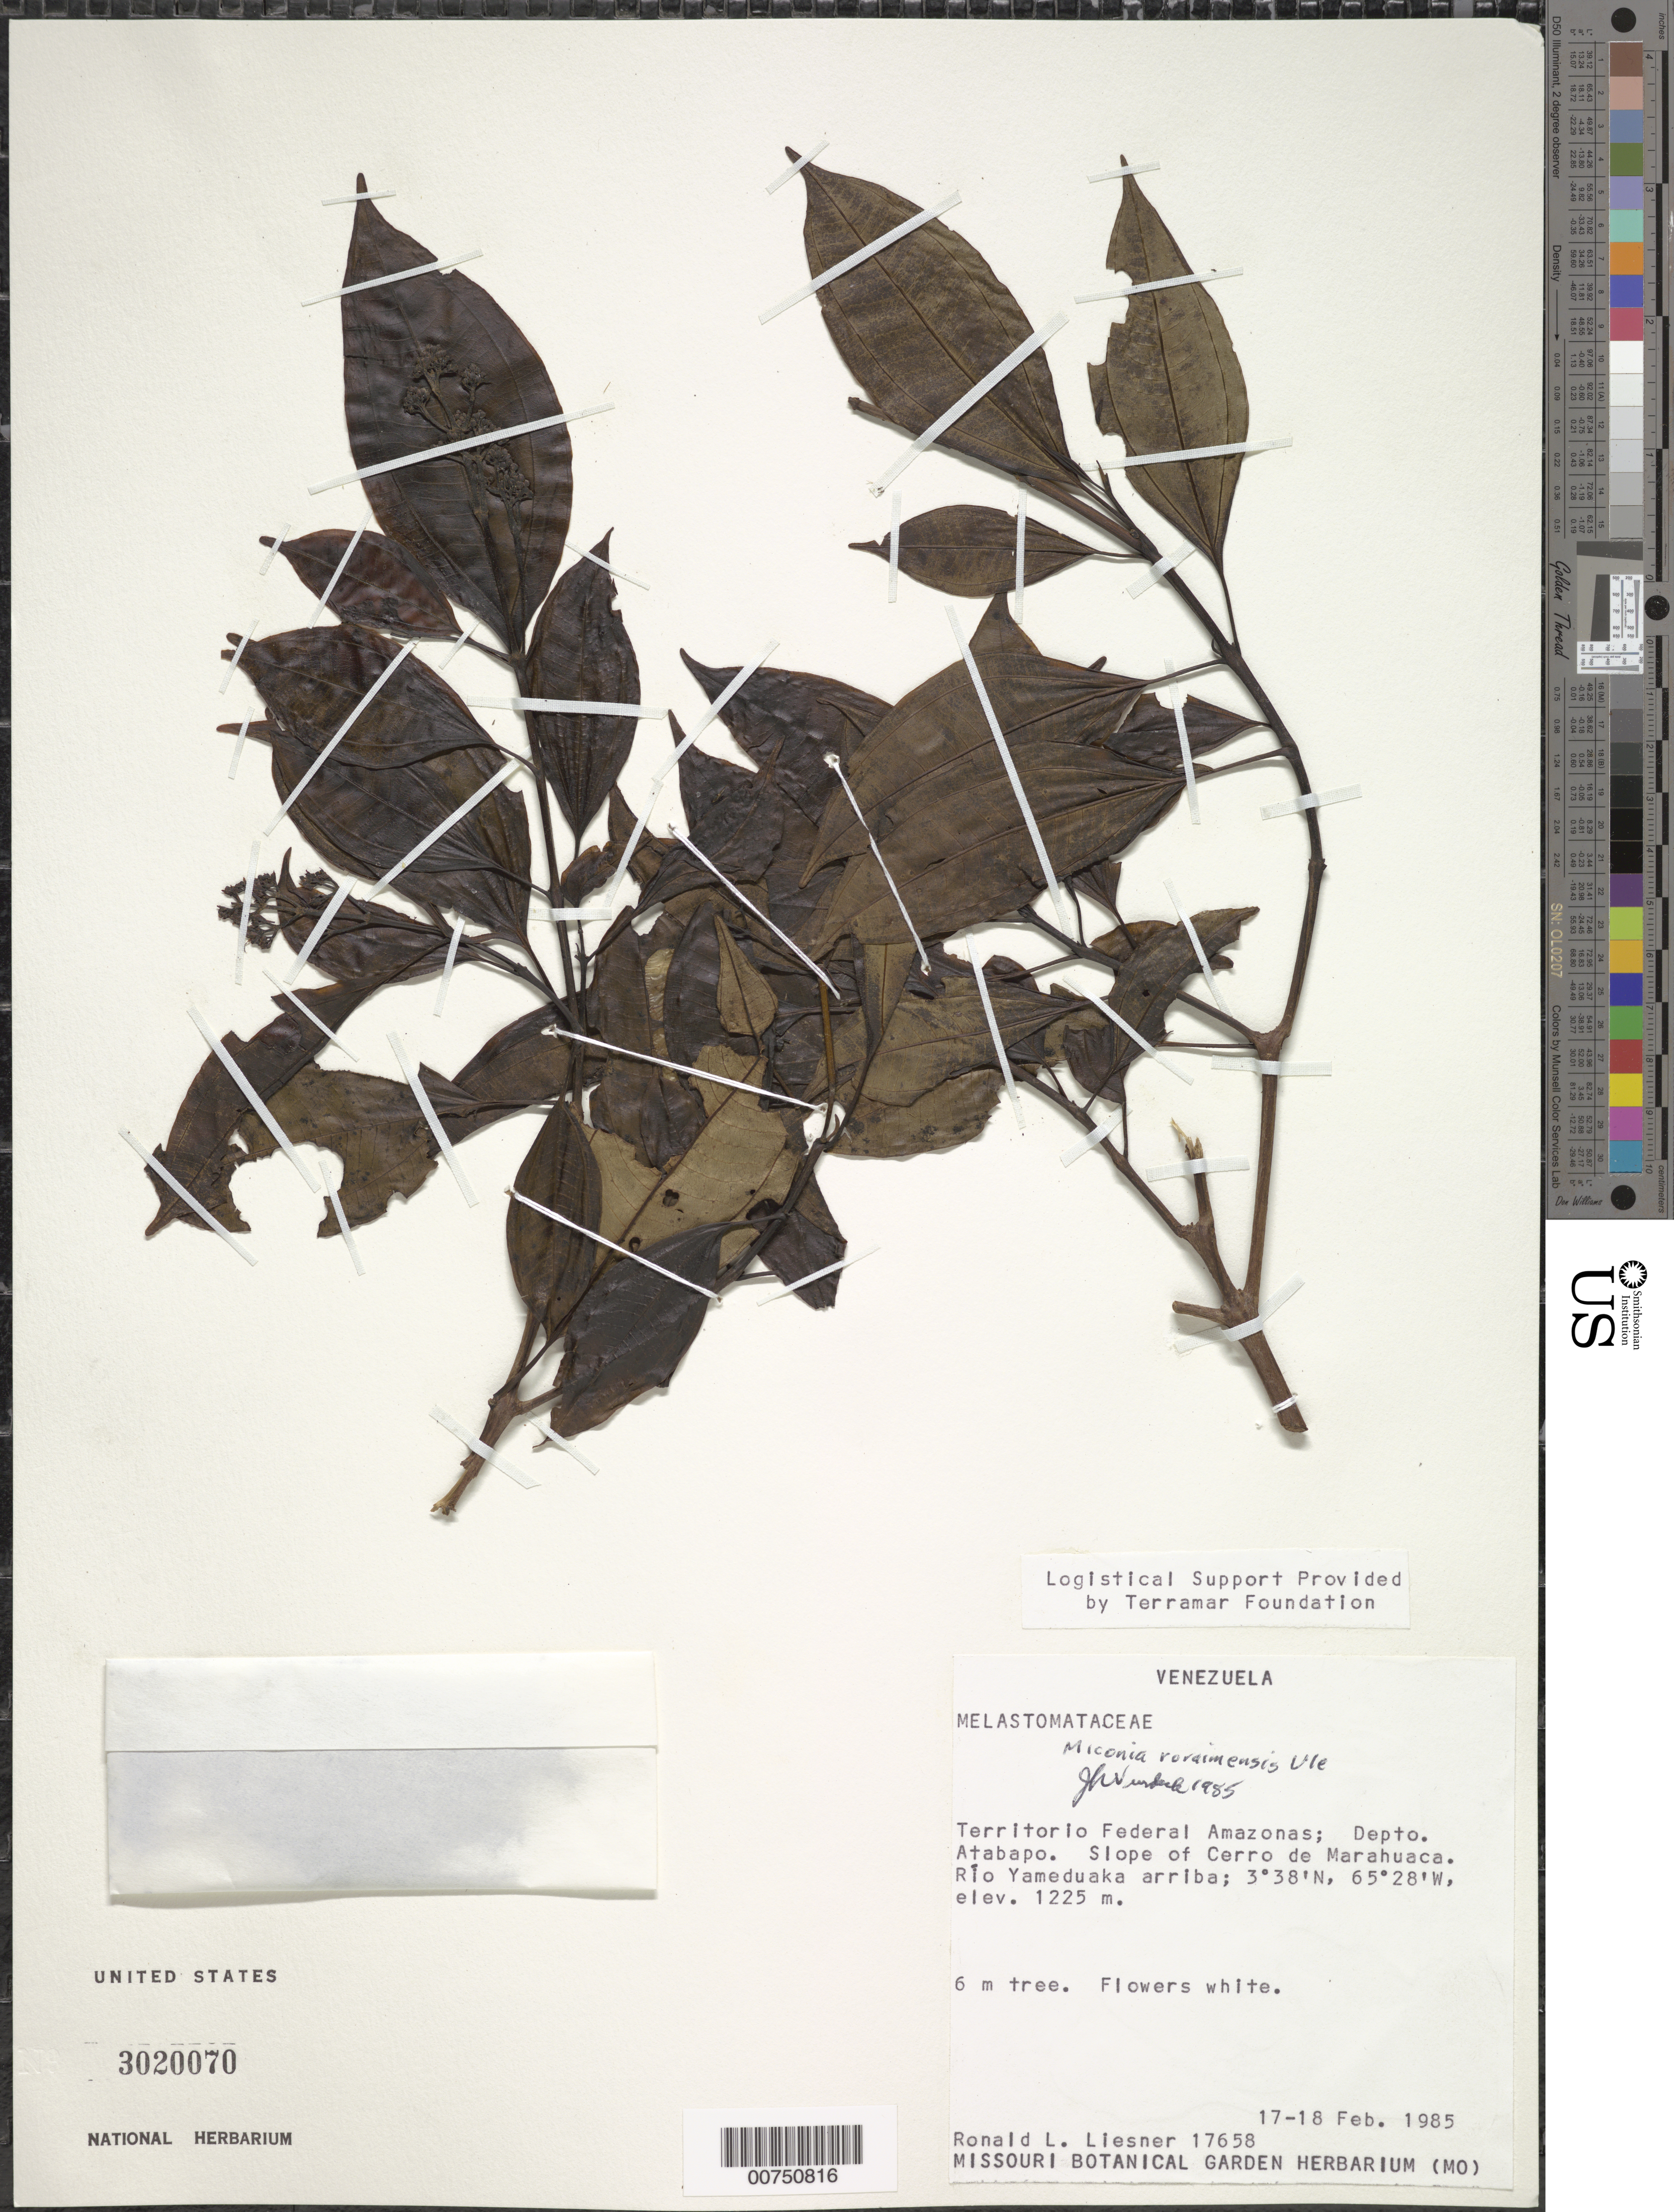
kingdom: Plantae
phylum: Tracheophyta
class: Magnoliopsida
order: Myrtales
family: Melastomataceae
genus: Miconia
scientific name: Miconia roraimensis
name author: Ule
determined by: Wurdack, John J., (US), US (UNITED STATES)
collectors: R. L. Liesner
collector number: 17658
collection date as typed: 17-Feb-85 to 18-Feb-85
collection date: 1985-02-17/1985-02-18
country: Venezuela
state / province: Amazonas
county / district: Atabapo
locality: Cerro de Marahuaca slope, Río Yameduaka arriba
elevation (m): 1225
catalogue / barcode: US 3020070